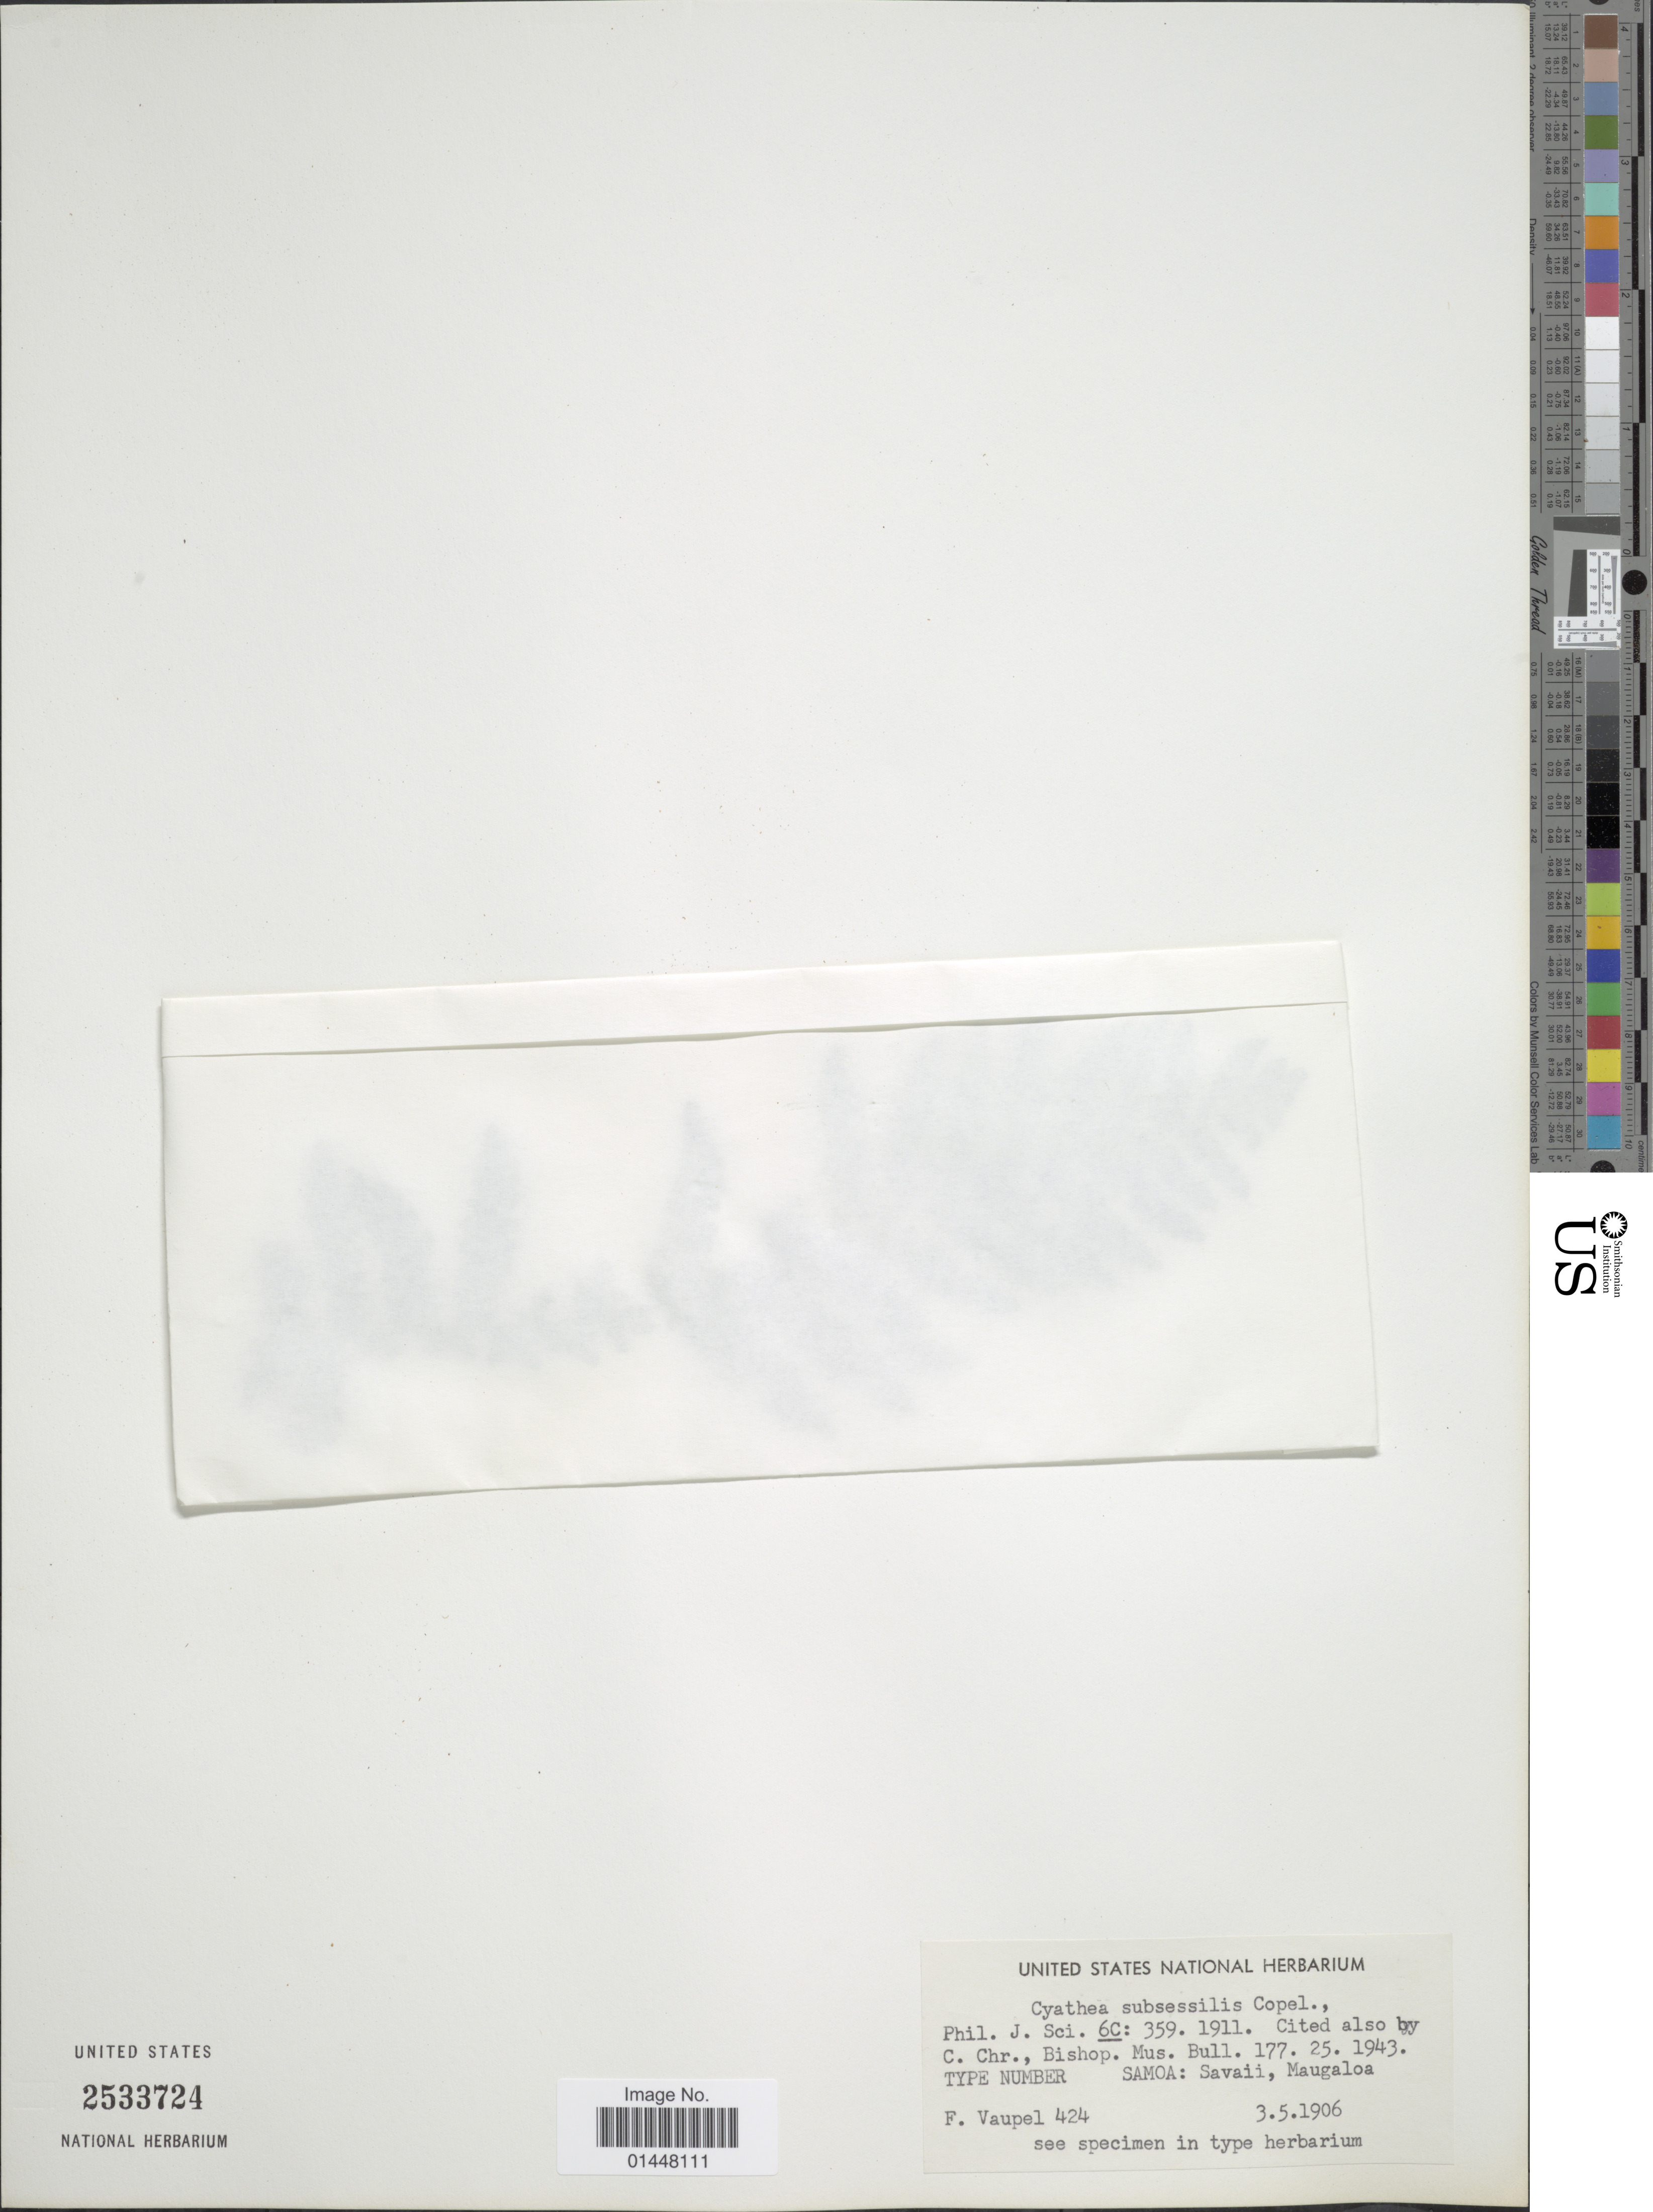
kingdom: Plantae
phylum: Tracheophyta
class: Polypodiopsida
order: Cyatheales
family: Cyatheaceae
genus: Sphaeropteris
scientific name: Sphaeropteris subsessilis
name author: (Copel.) R.M. Tryon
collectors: F. Vaupel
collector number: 424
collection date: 1906-05-03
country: Samoa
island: Savai'i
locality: Samoa: Savaii, Maugaloa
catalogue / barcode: US 2533724